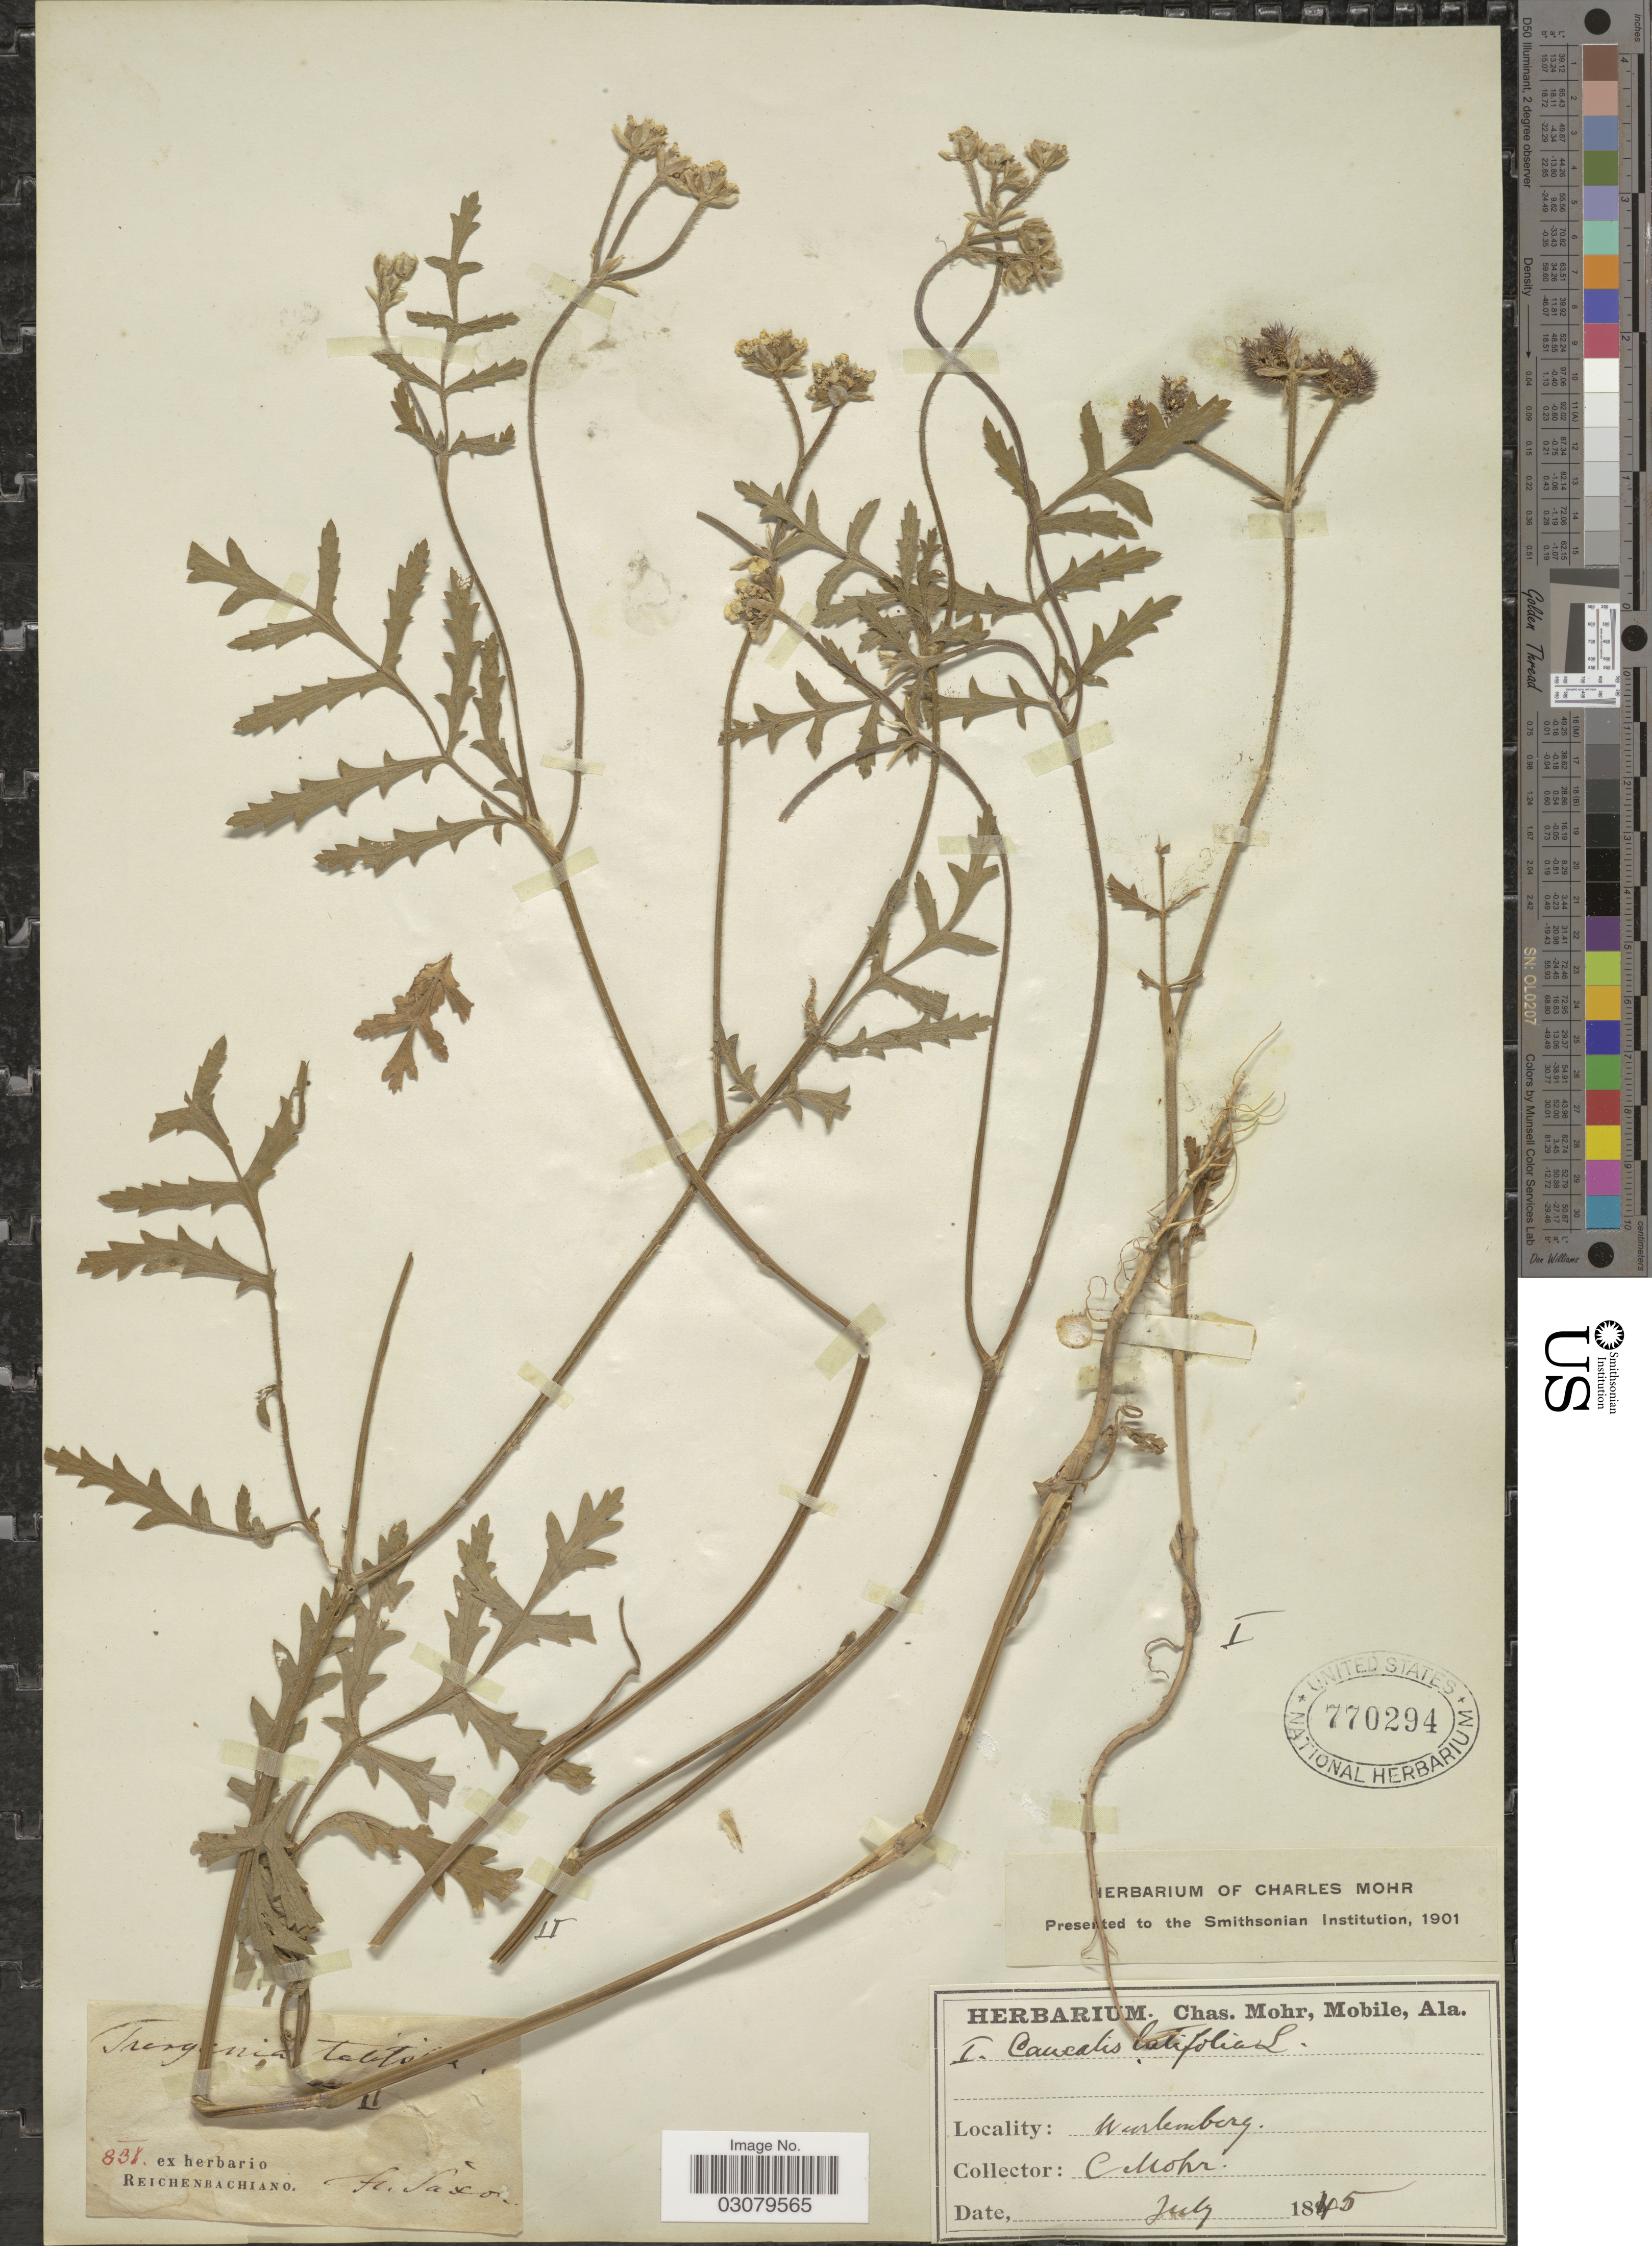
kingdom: Plantae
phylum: Tracheophyta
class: Magnoliopsida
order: Apiales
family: Apiaceae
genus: Caucalis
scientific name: Caucalis latifolia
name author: L.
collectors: Mohr, C. T. (herbarium)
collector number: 838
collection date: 1845-07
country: Germany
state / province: Baden-Württemberg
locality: Saxon Wurtemberg.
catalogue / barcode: US 770294